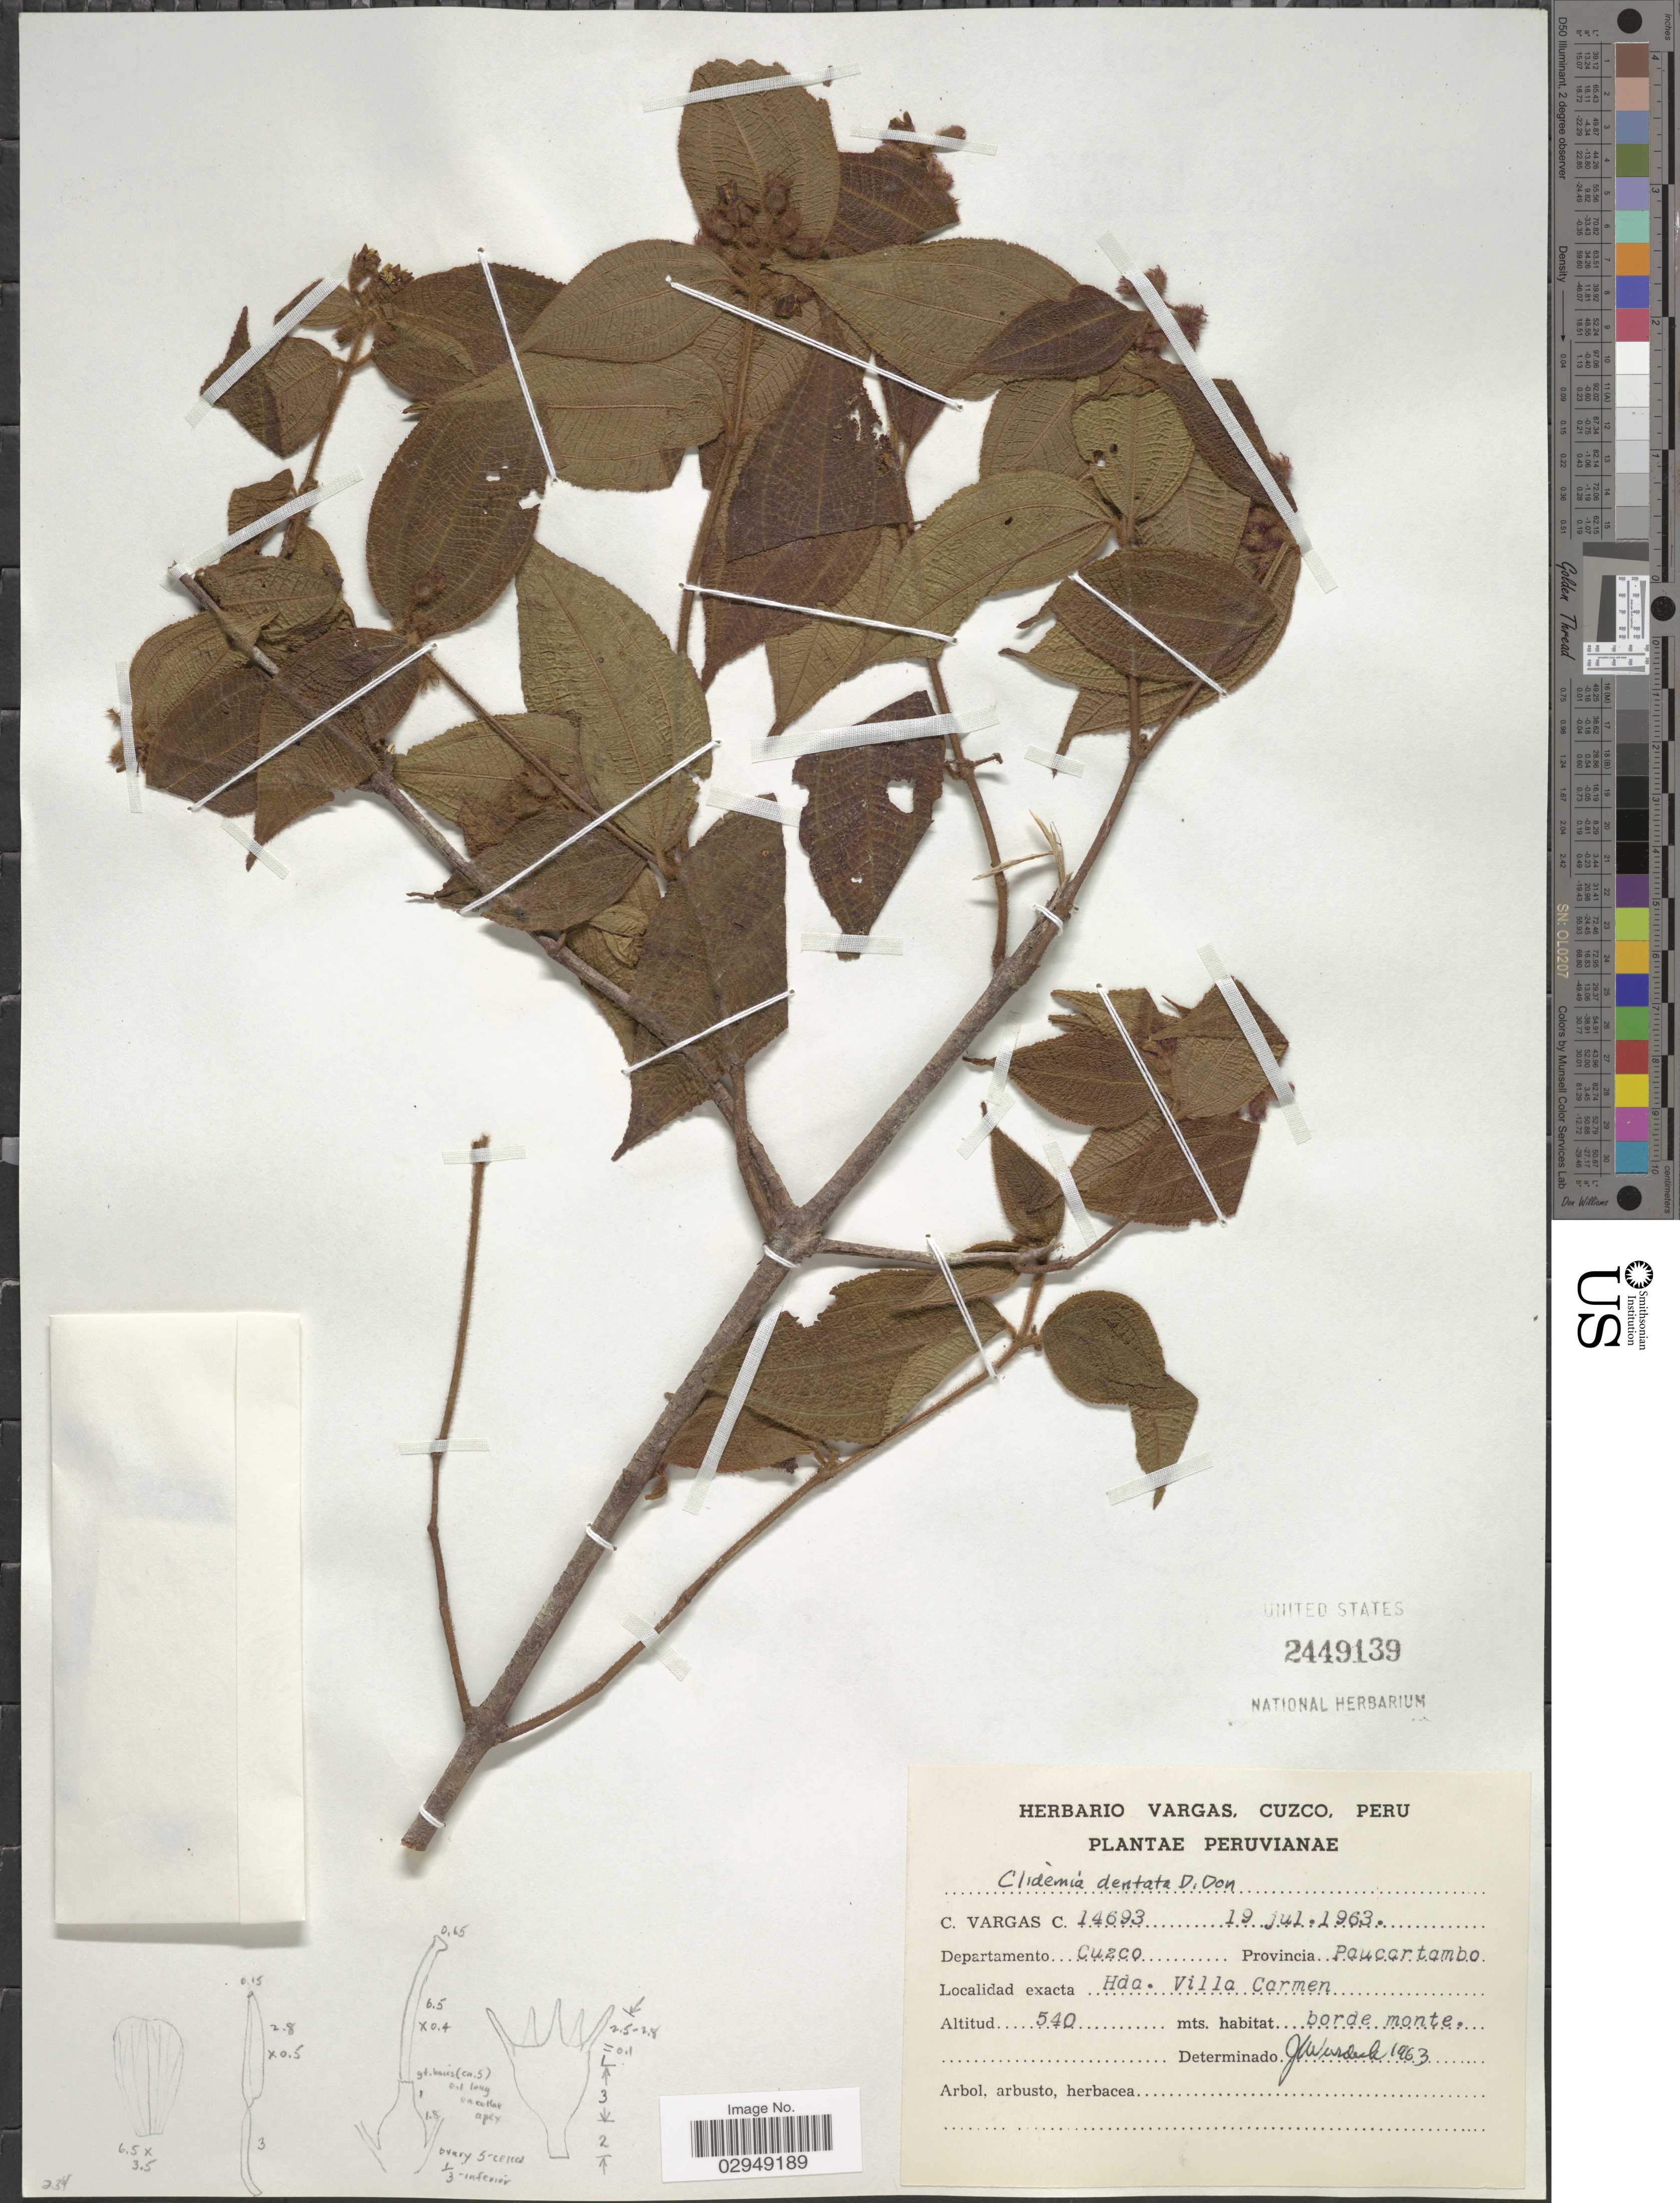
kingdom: Plantae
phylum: Tracheophyta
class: Magnoliopsida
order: Myrtales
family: Melastomataceae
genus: Clidemia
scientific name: Clidemia dentata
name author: D. Don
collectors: C. Vargas Calderón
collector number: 14693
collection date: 1963-07-19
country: Peru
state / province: Cusco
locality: Departamento Cuzco, Provincia Paucartambo, Hda. Villa Carmen.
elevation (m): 540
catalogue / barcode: US 2449139